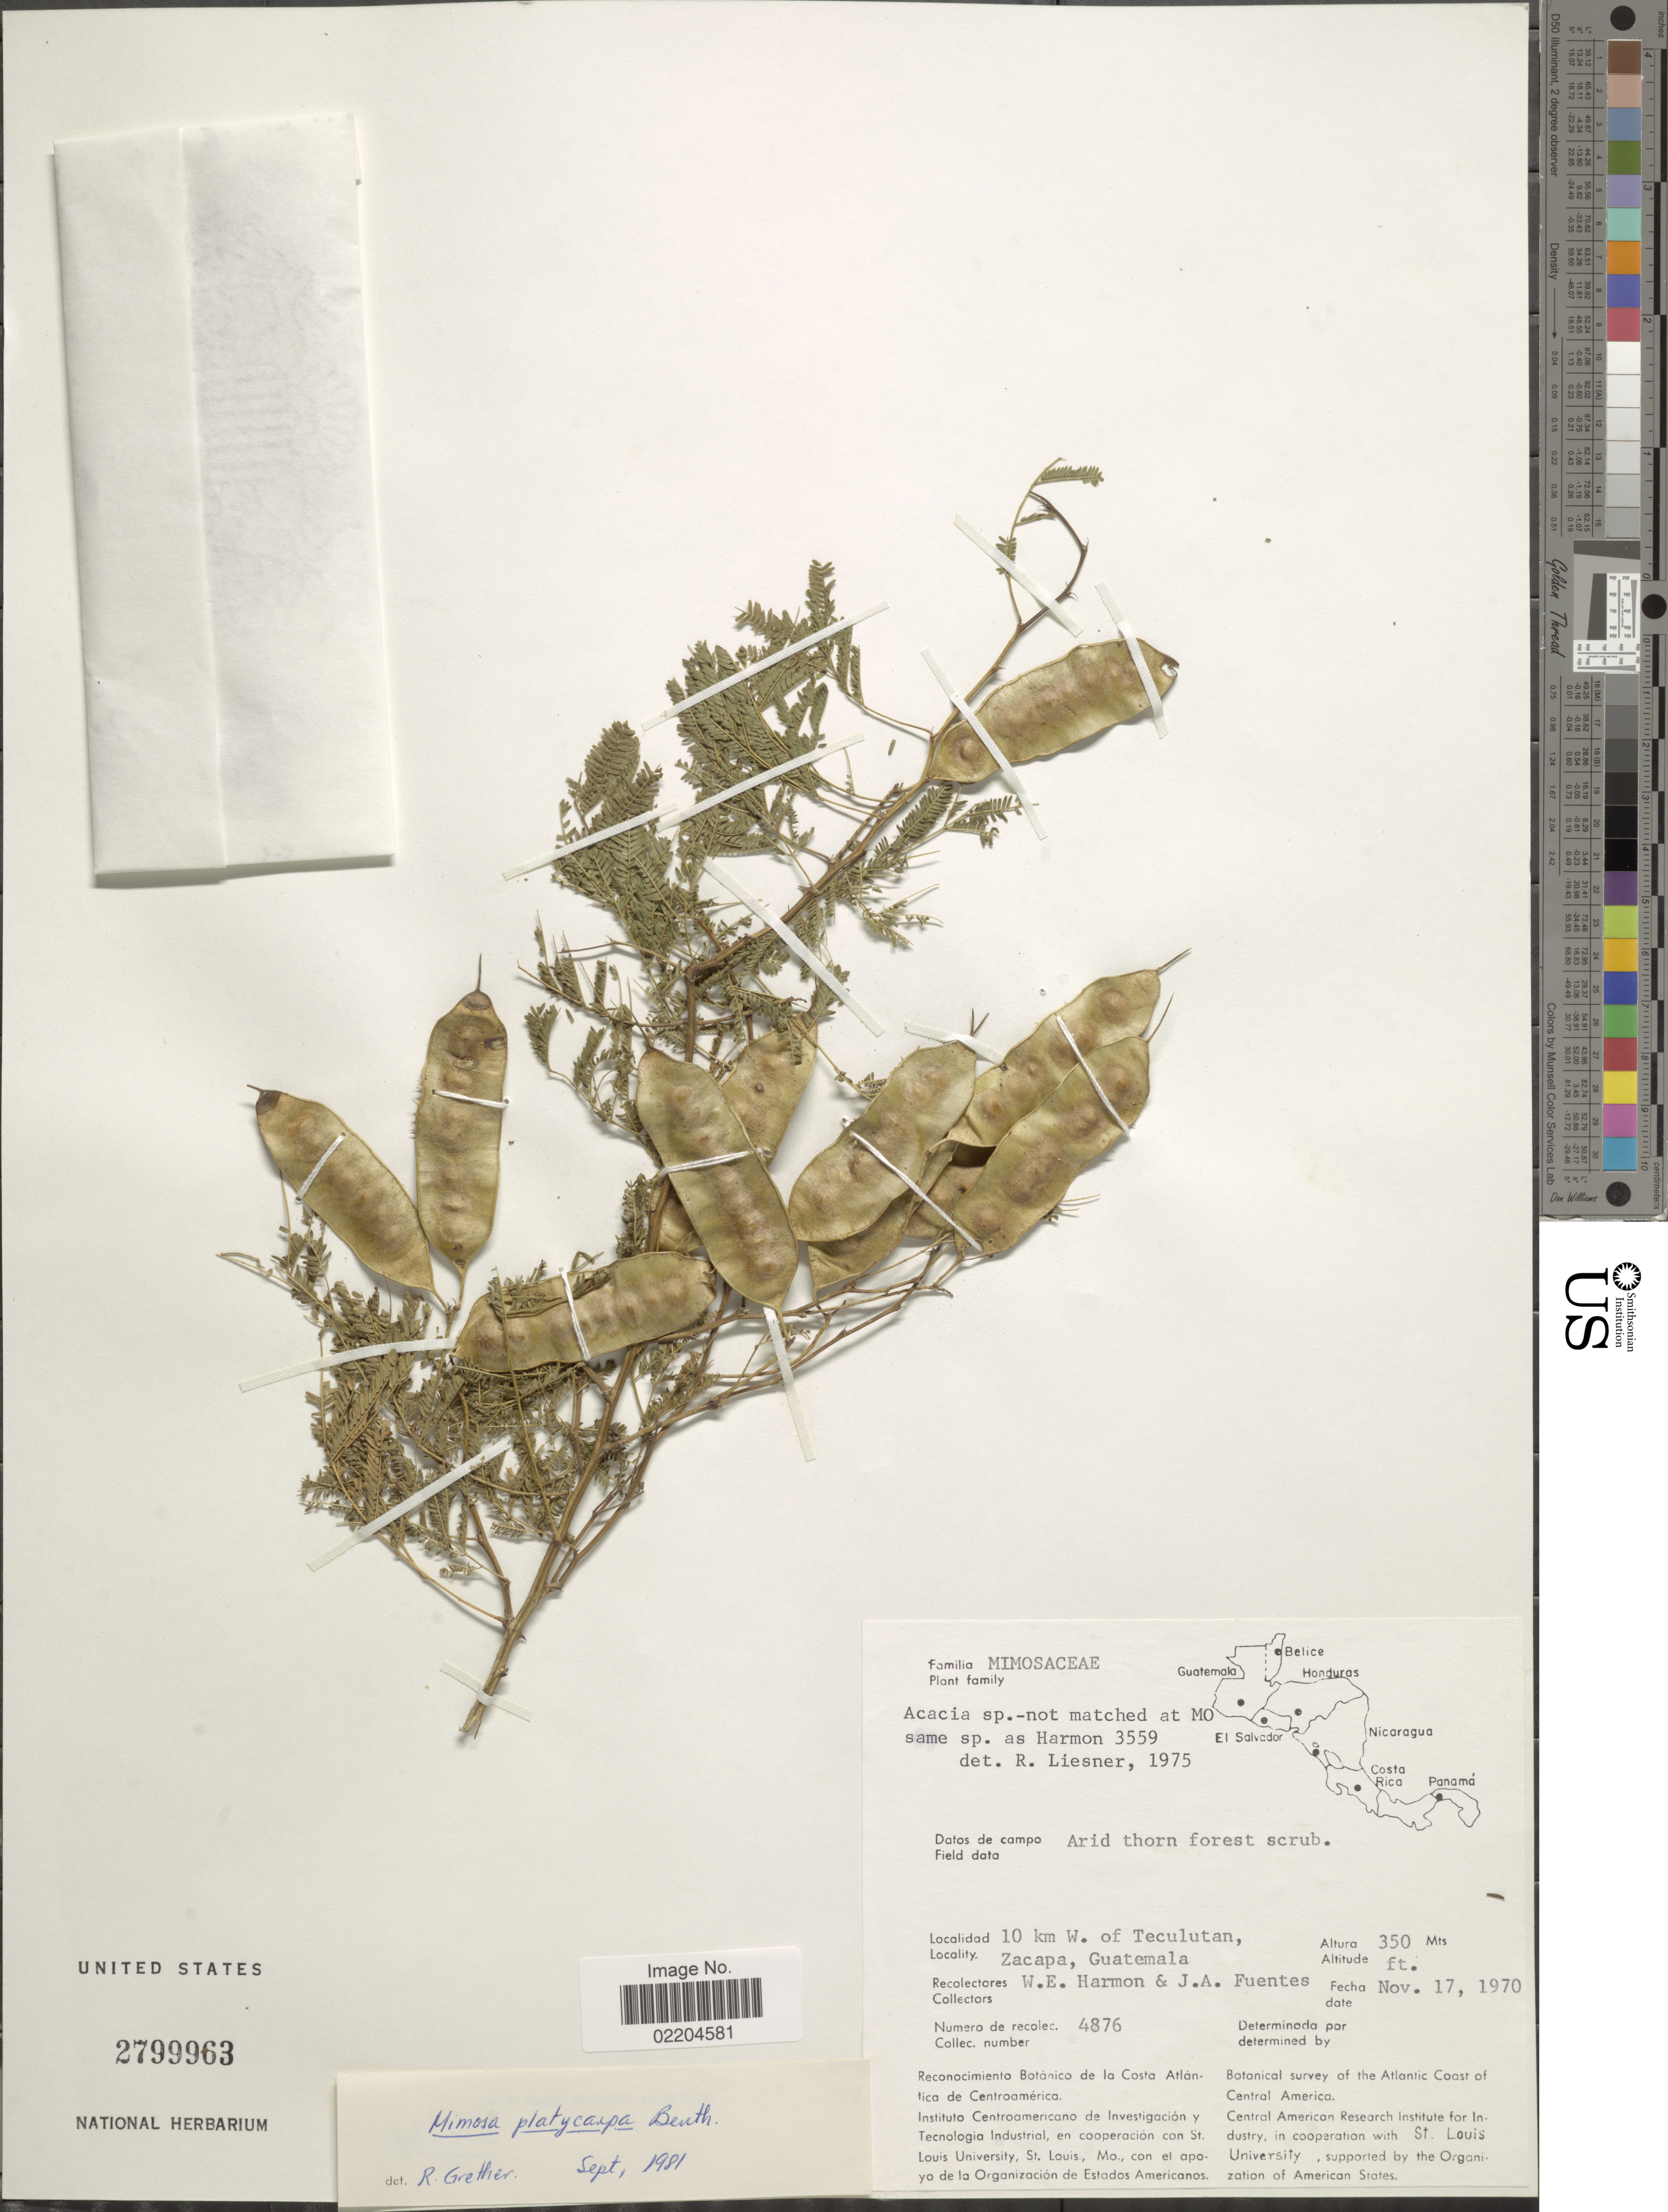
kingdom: Plantae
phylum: Tracheophyta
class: Magnoliopsida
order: Fabales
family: Fabaceae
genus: Mimosa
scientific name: Mimosa platycarpa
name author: Benth.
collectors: W. E. Harmon & J. Fuentes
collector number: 4876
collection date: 1970-11-17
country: Guatemala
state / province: Zacapa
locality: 10 km W. of Teculutan, Zacapa, Guatemala.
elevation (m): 350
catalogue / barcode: US 2799963